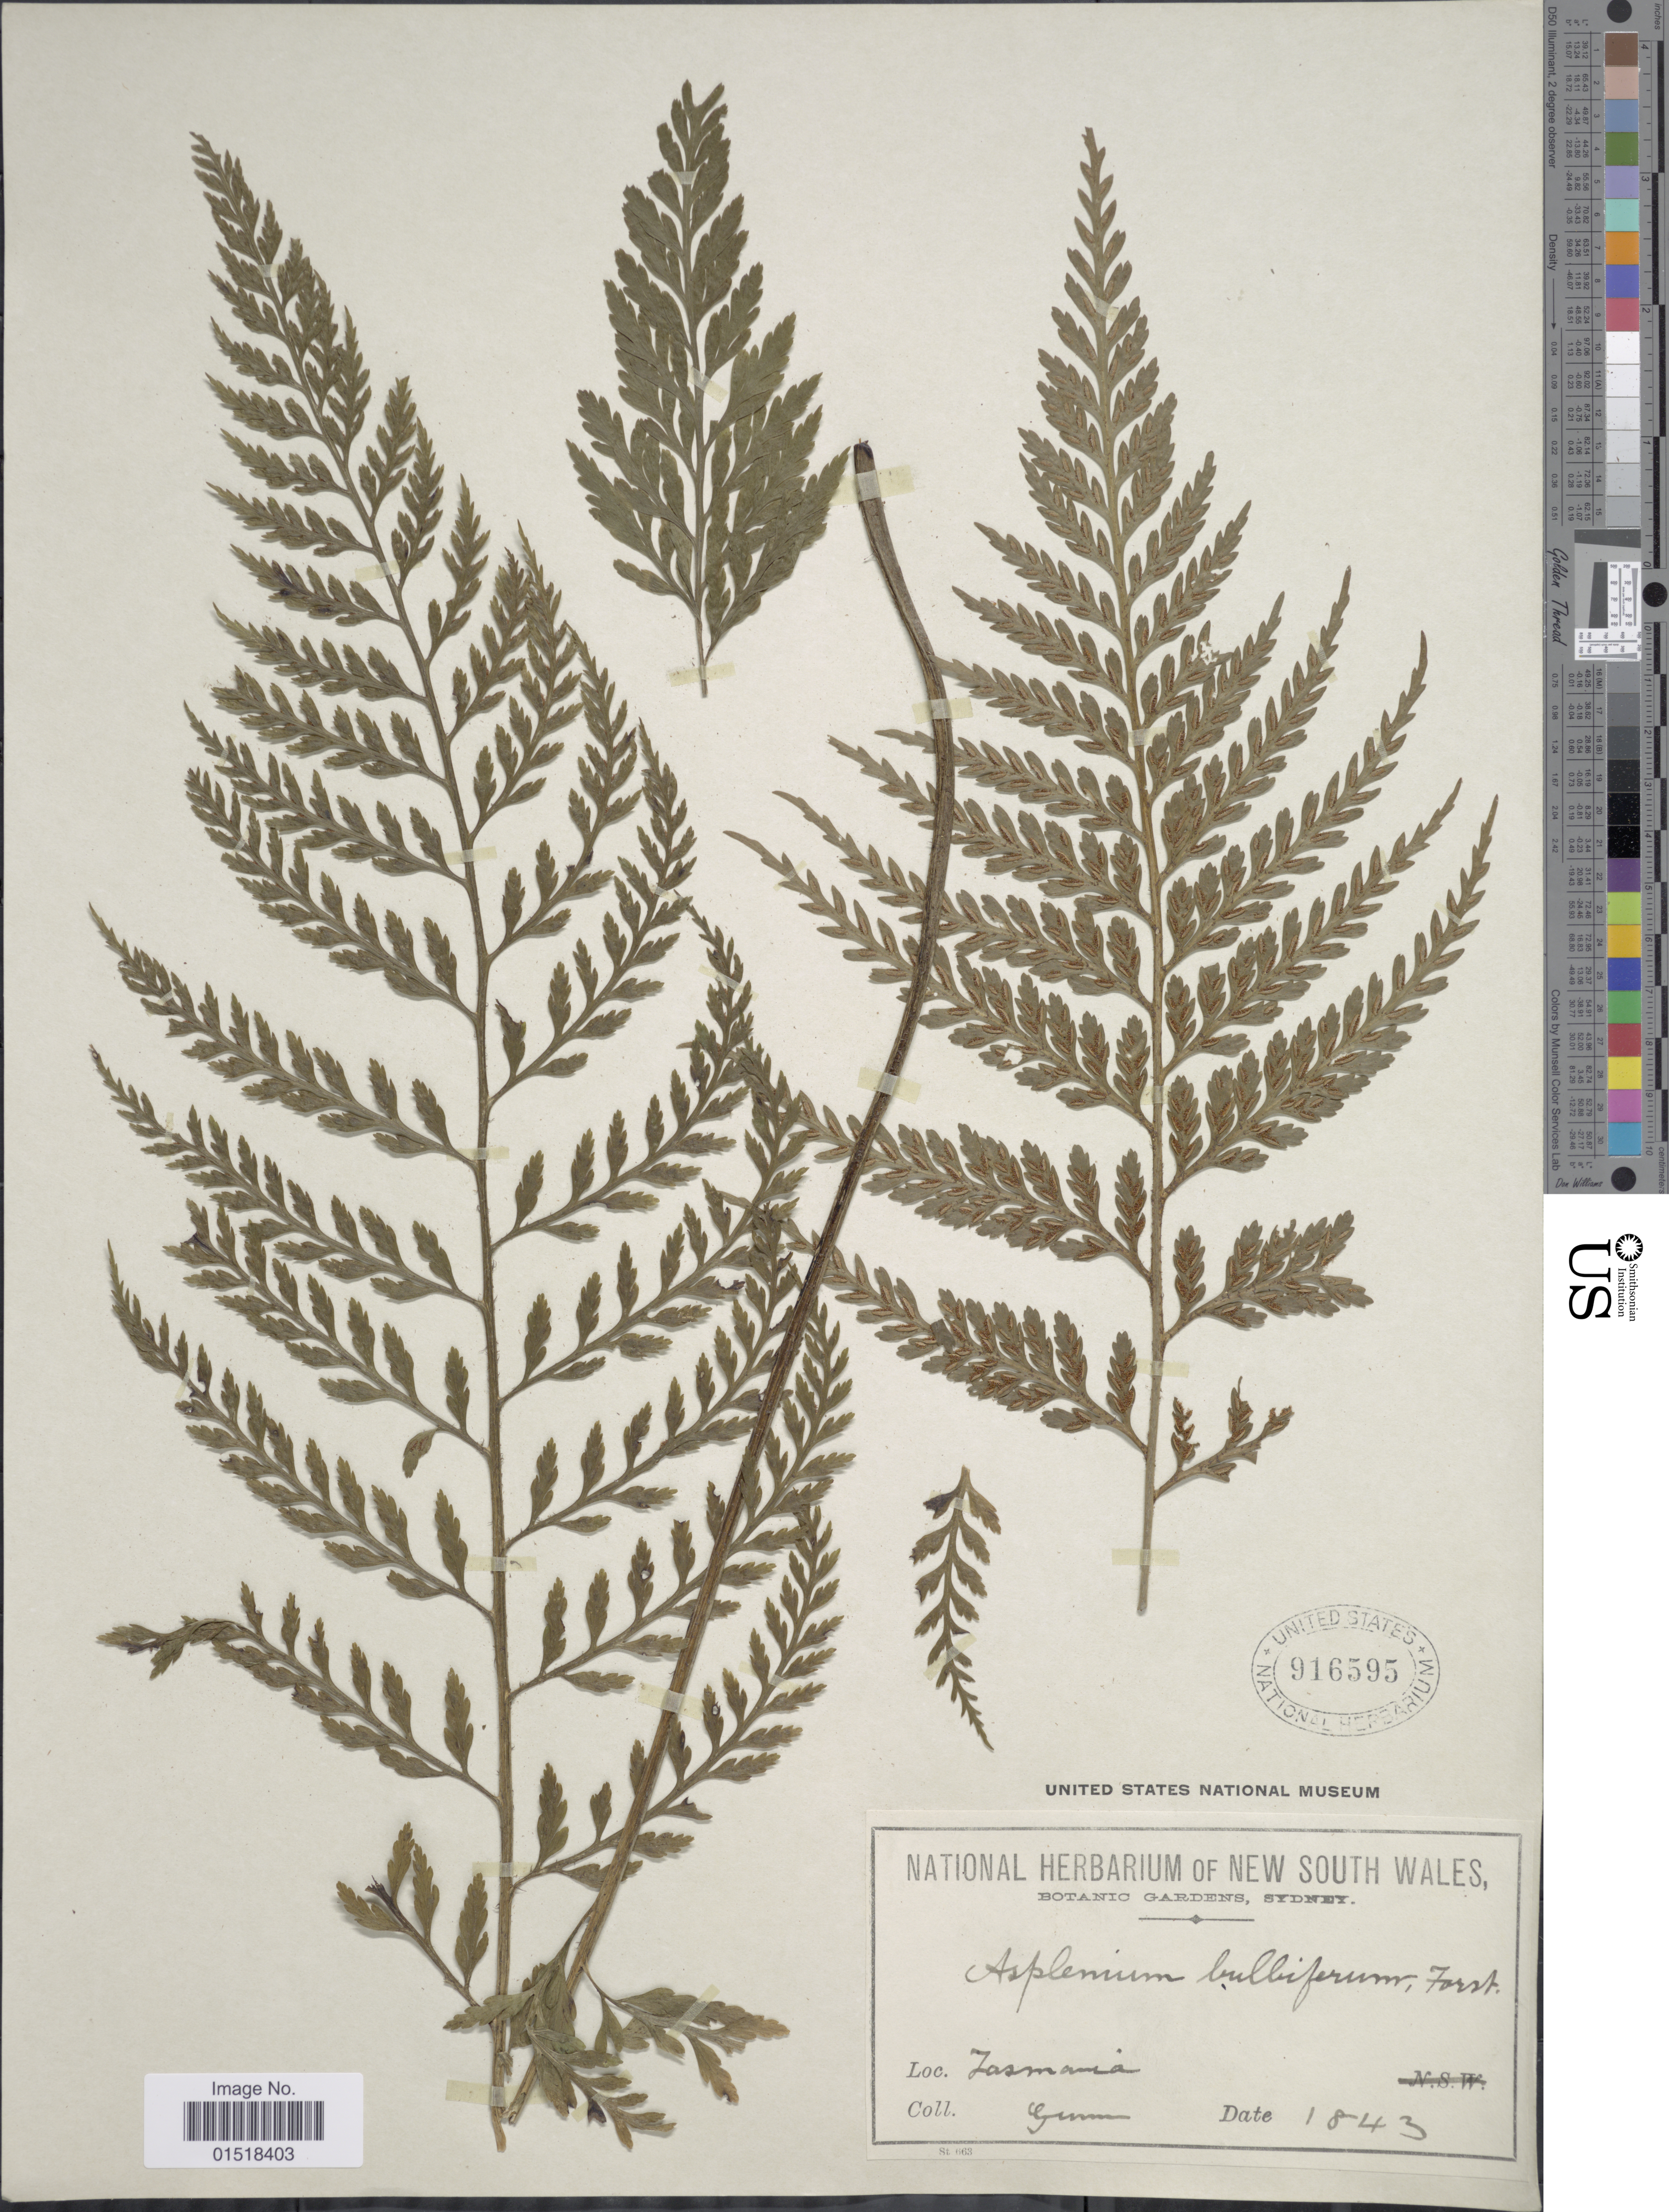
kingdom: Plantae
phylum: Tracheophyta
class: Polypodiopsida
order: Polypodiales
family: Aspleniaceae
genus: Asplenium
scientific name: Asplenium bulbiferum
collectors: -. Gunn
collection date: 1843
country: Australia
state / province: Tasmania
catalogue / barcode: US 916595